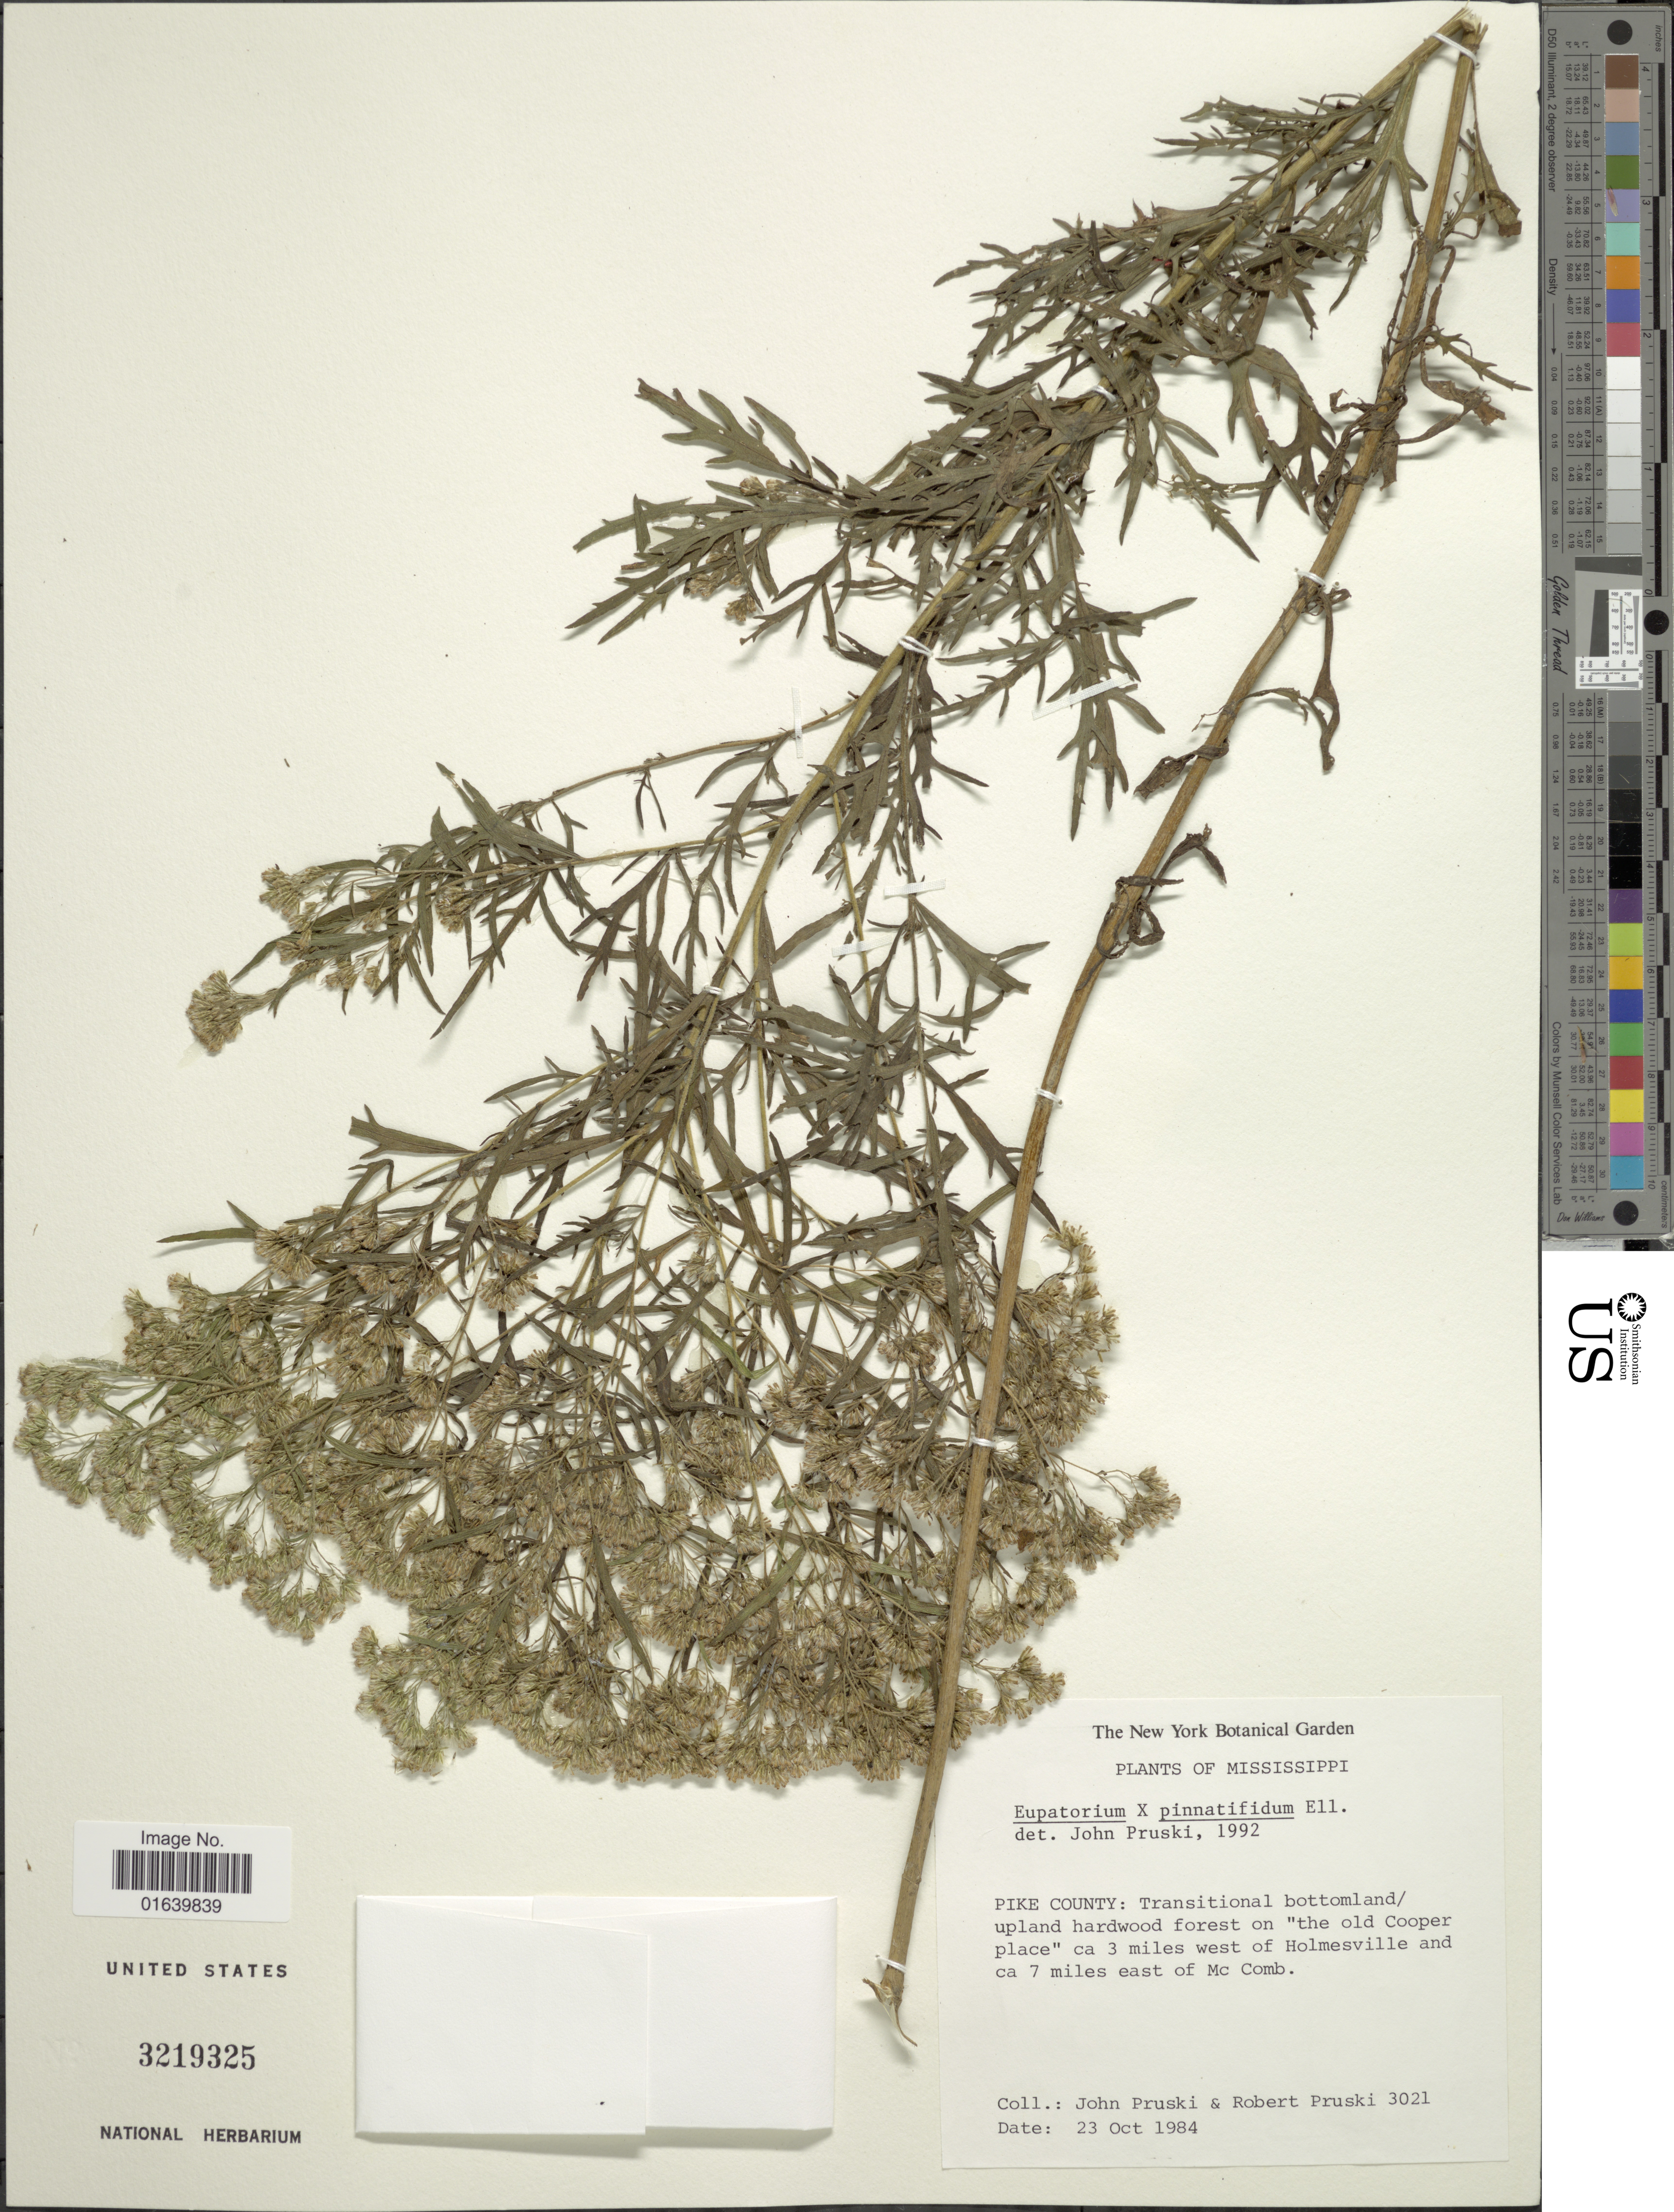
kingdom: Plantae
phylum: Tracheophyta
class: Magnoliopsida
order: Asterales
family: Asteraceae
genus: Eupatorium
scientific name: Eupatorium x pinnatifidum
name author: Elliott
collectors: J. F. Pruski & R. Pruski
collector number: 3021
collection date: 1984-10-23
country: United States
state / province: Mississippi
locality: Mississippi, Pike County: ca. 3 miles west of Holmesville and ca 7 miles east of Mc Comb.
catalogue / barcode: US 3219325